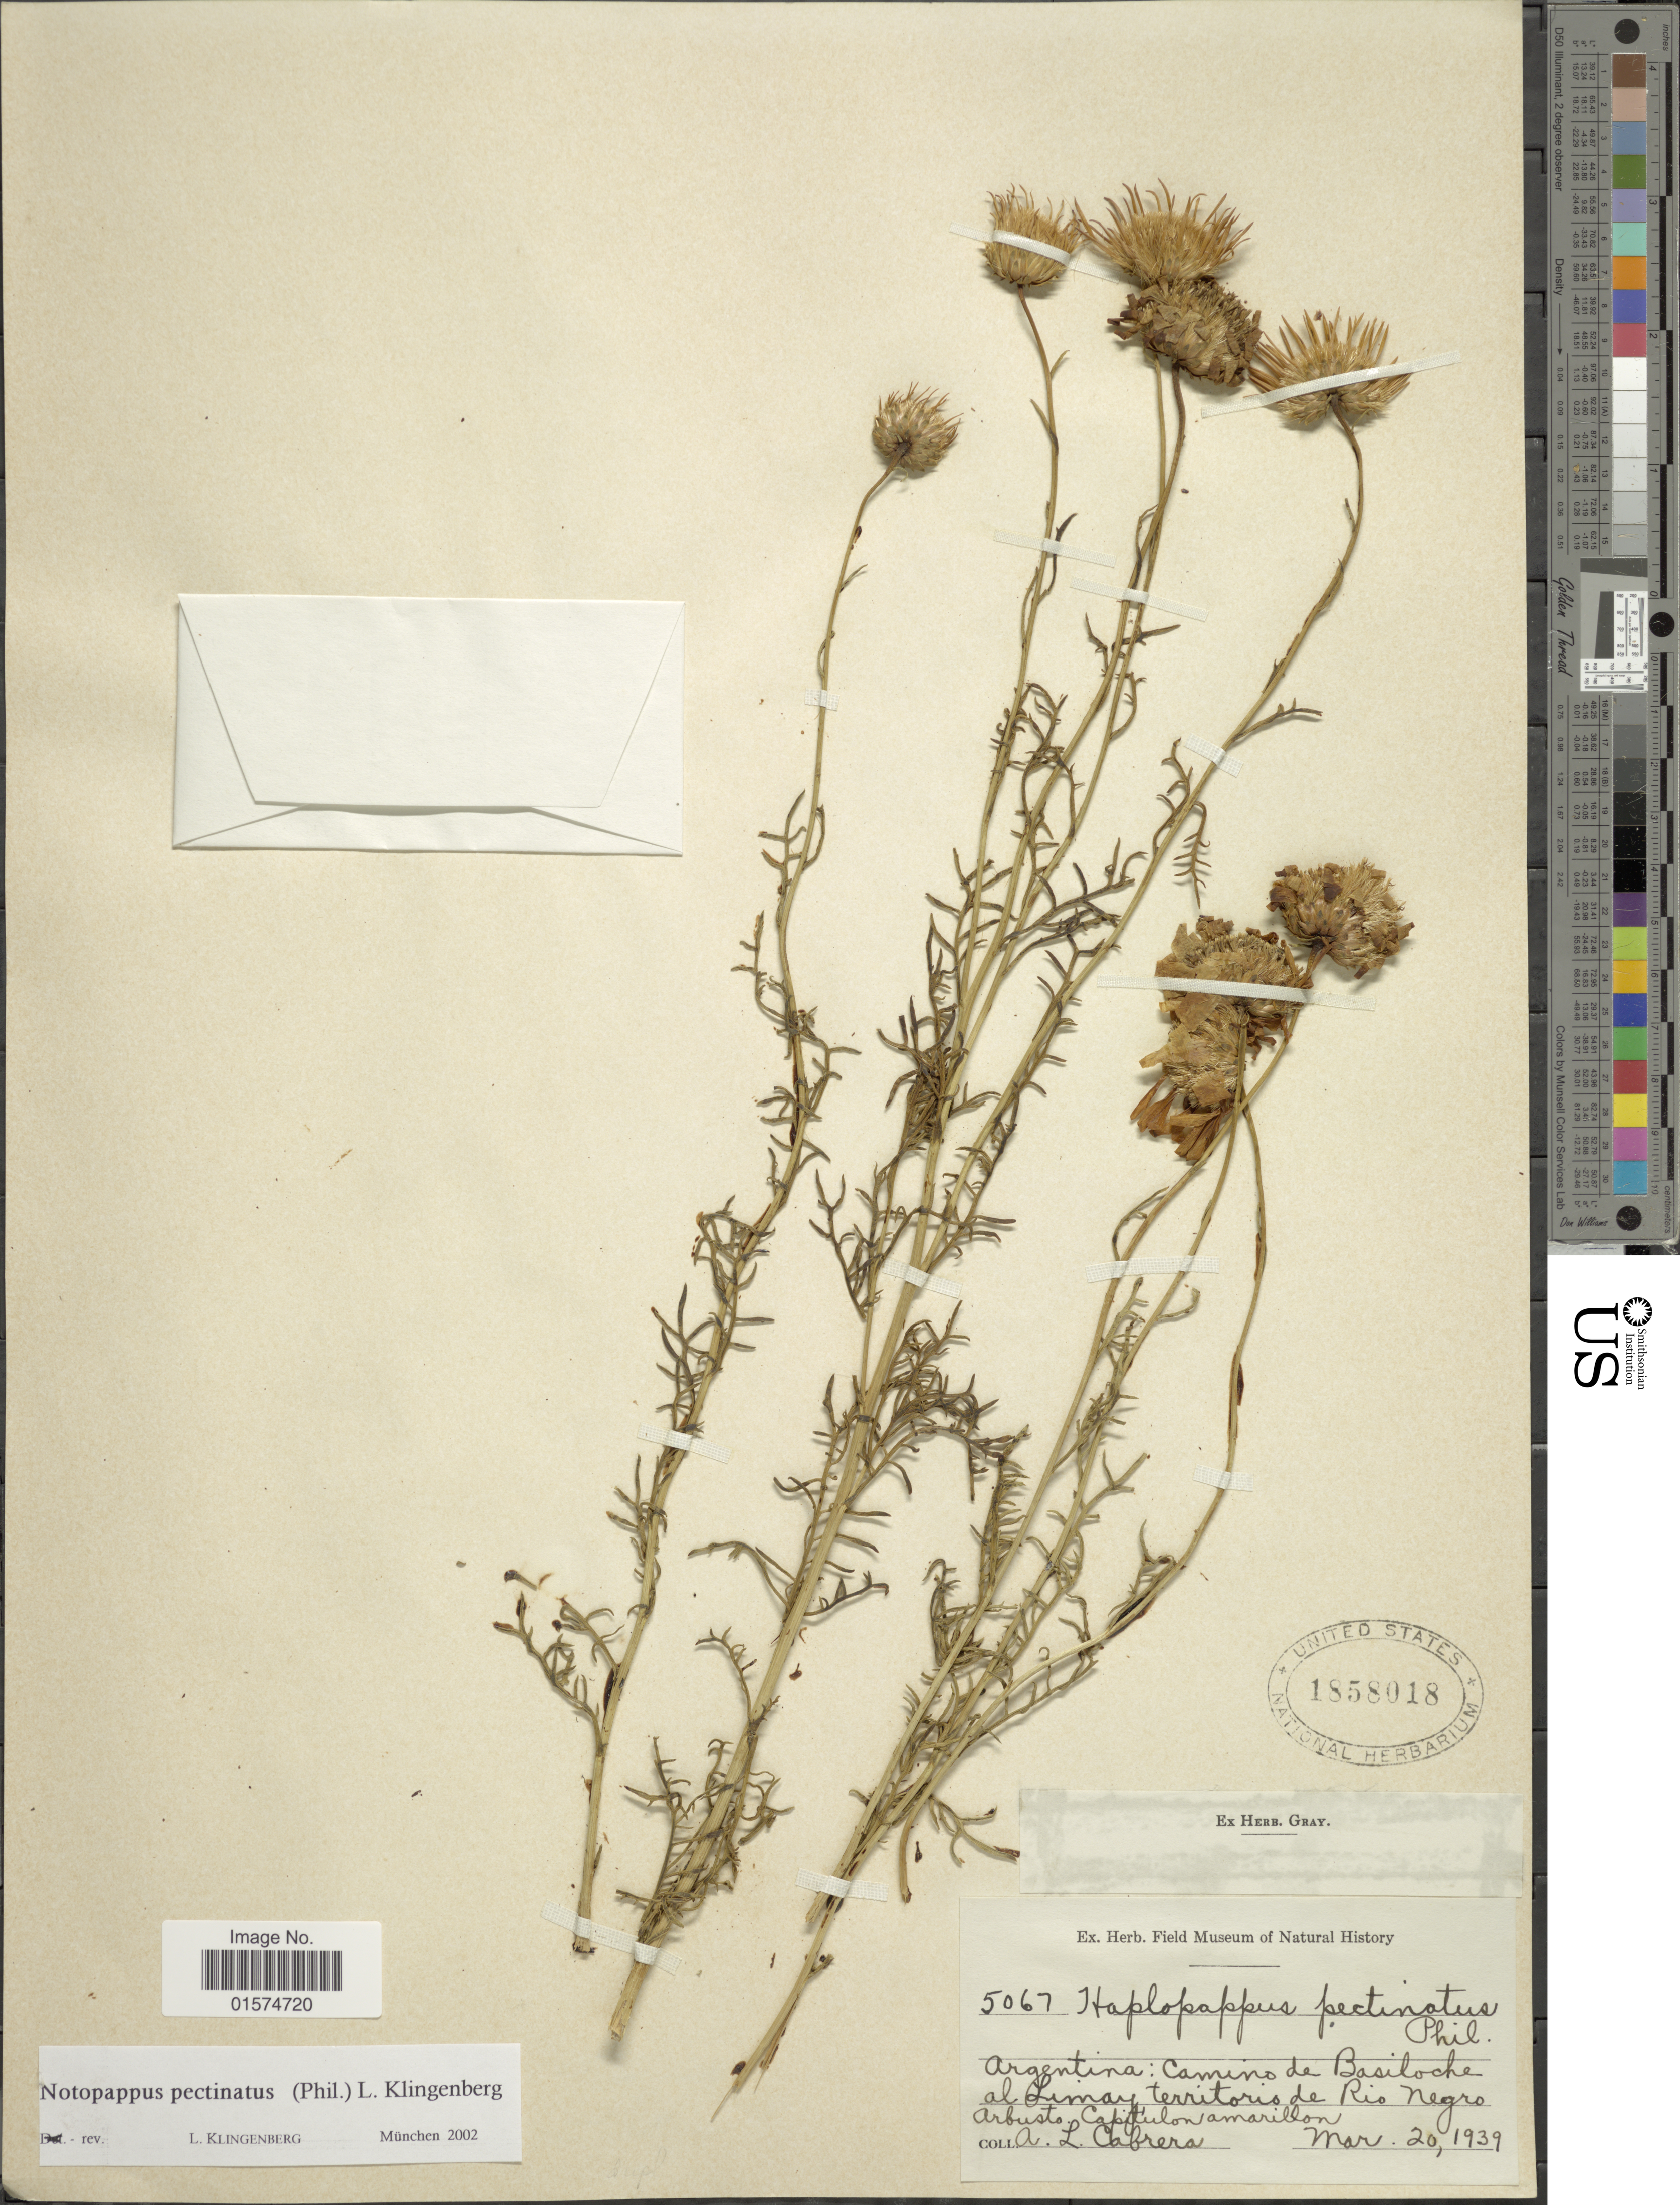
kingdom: Plantae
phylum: Tracheophyta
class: Magnoliopsida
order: Asterales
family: Asteraceae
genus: Notopappus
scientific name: Notopappus pectinatus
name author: (Phil.) Klingenb.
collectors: A. L. Cabrera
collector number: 5067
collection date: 1939-03-20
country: Argentina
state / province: Rio Negro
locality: Camino de Bariloche el Limay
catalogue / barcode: US 1858018